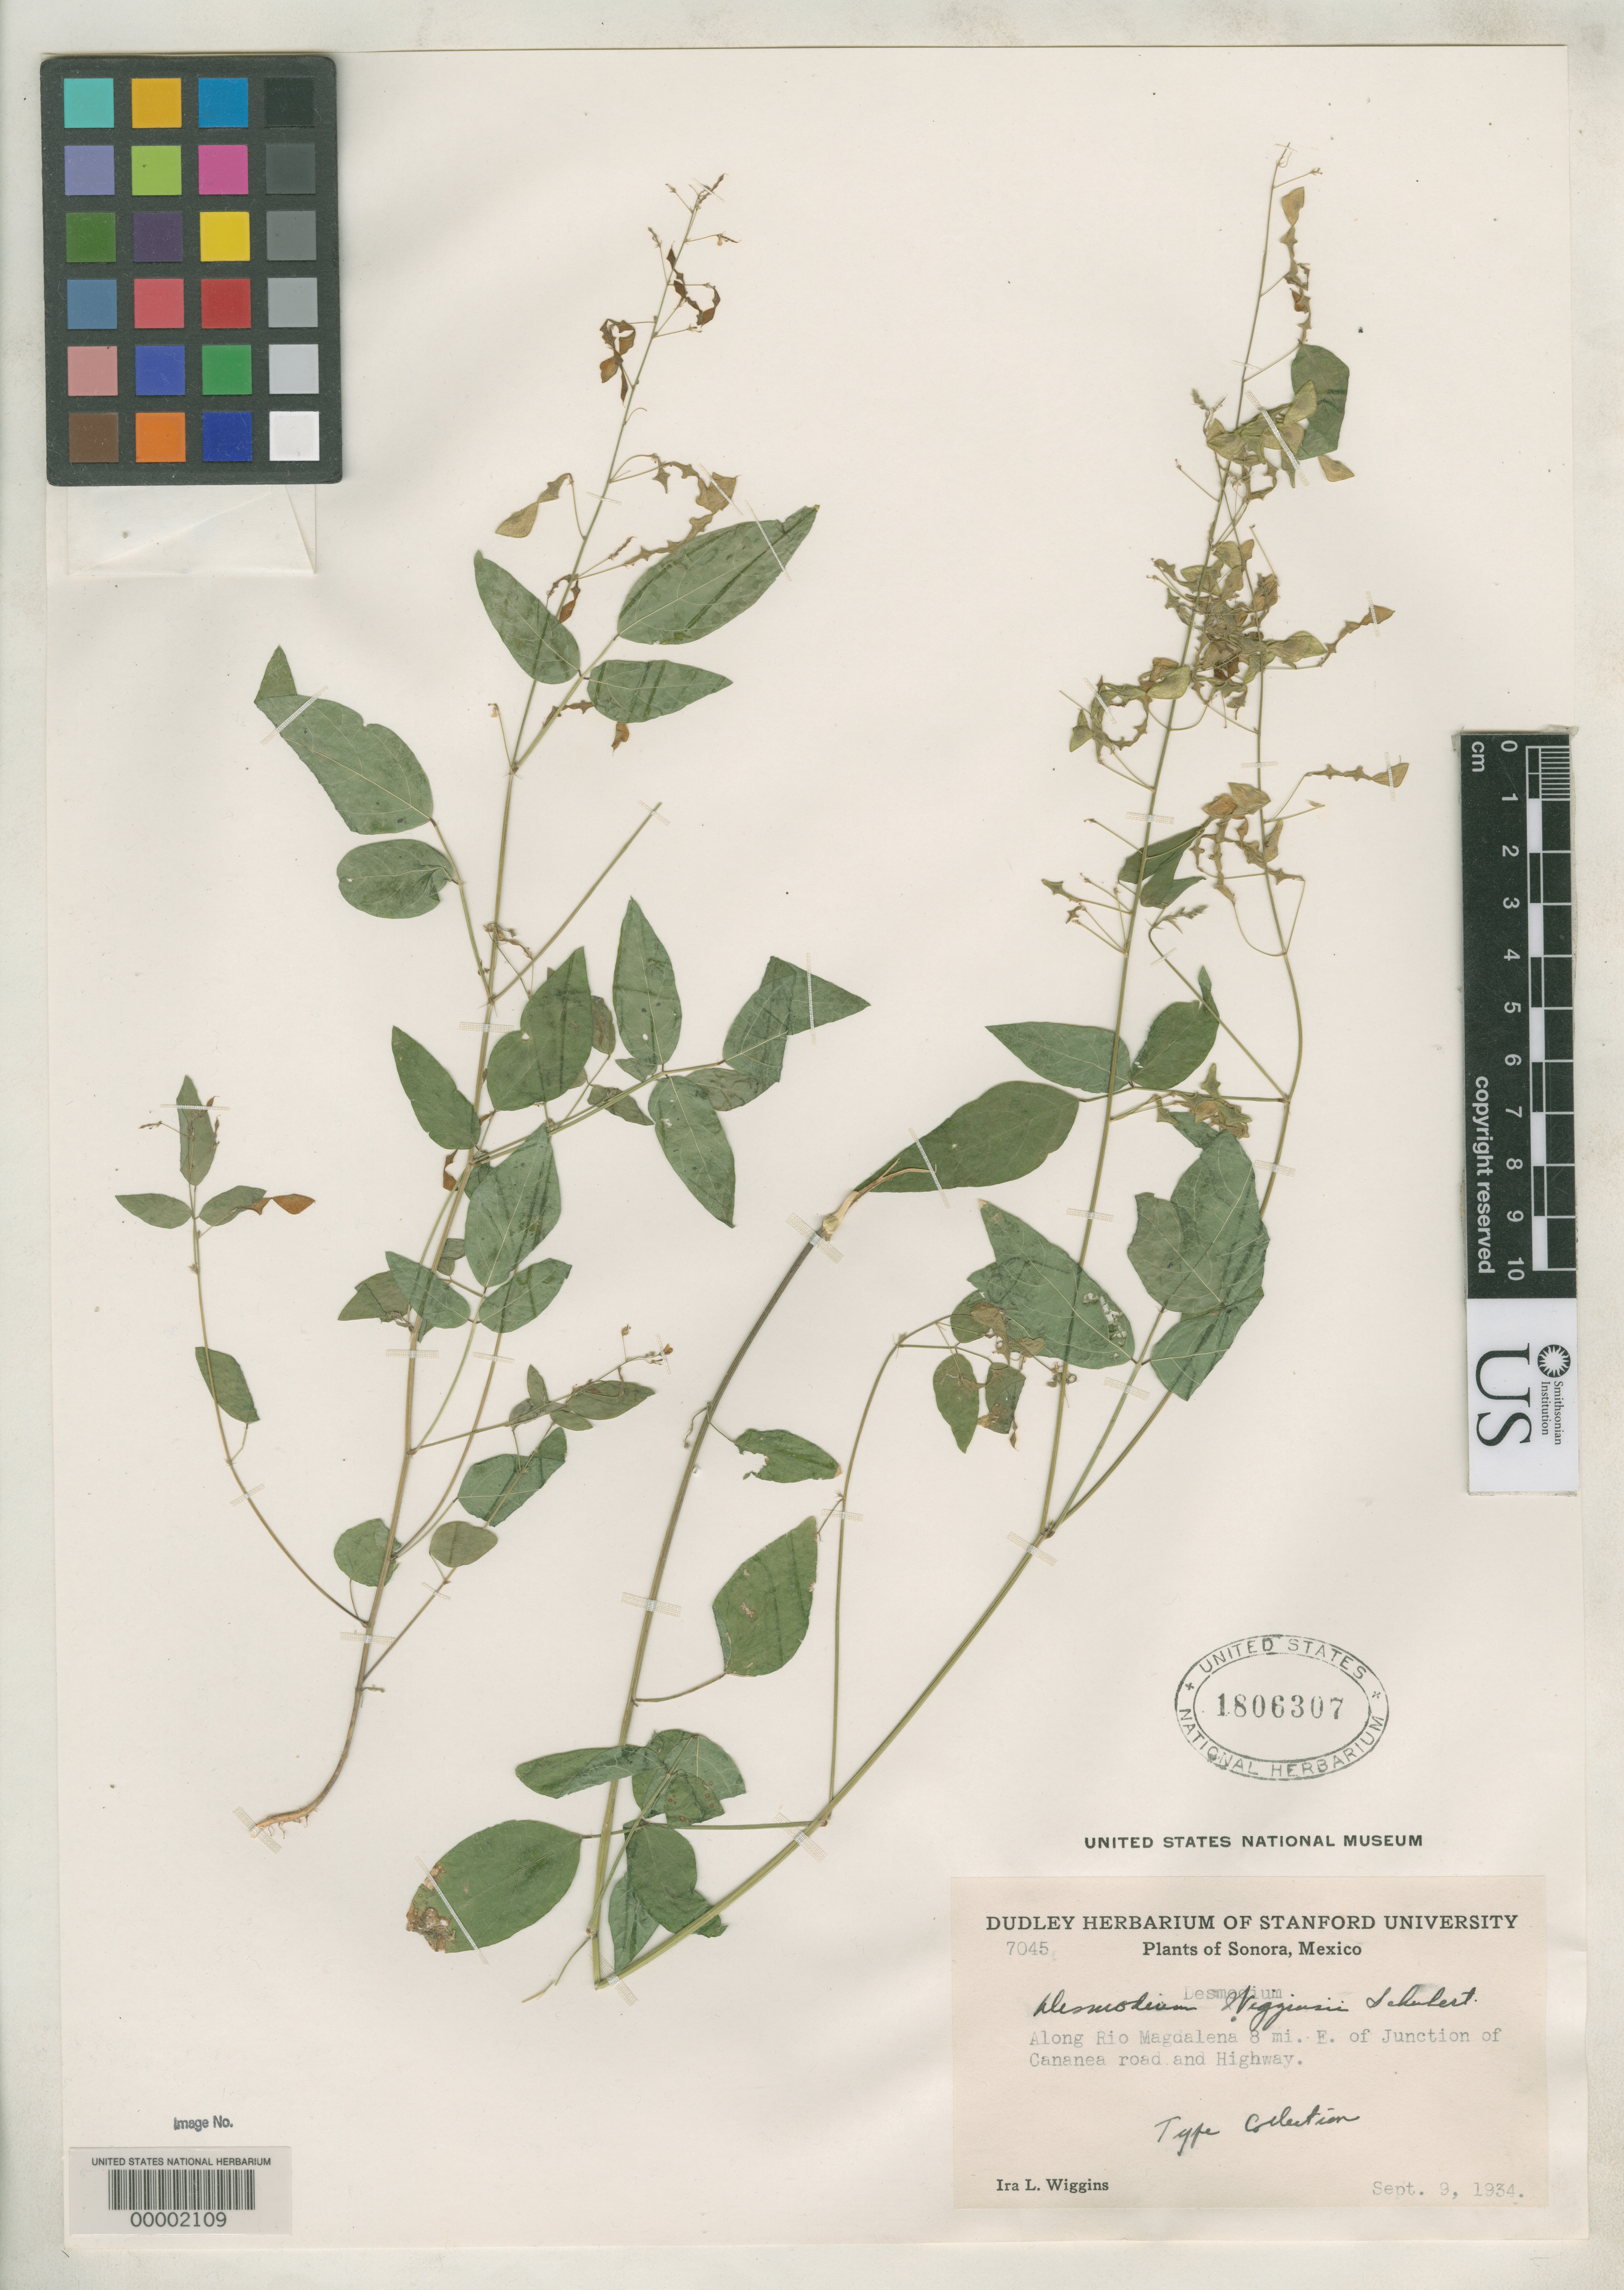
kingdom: Plantae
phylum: Tracheophyta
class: Magnoliopsida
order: Fabales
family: Fabaceae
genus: Desmodium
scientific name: Desmodium wigginsii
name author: B.G. Schub.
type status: Isotype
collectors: I. L. Wiggins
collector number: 7045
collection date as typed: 09 Sep 1934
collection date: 1934-09-09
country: Mexico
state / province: Sonora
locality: Rio Magdalena, east of junction of Cananea road and highway.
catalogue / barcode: US 1806307